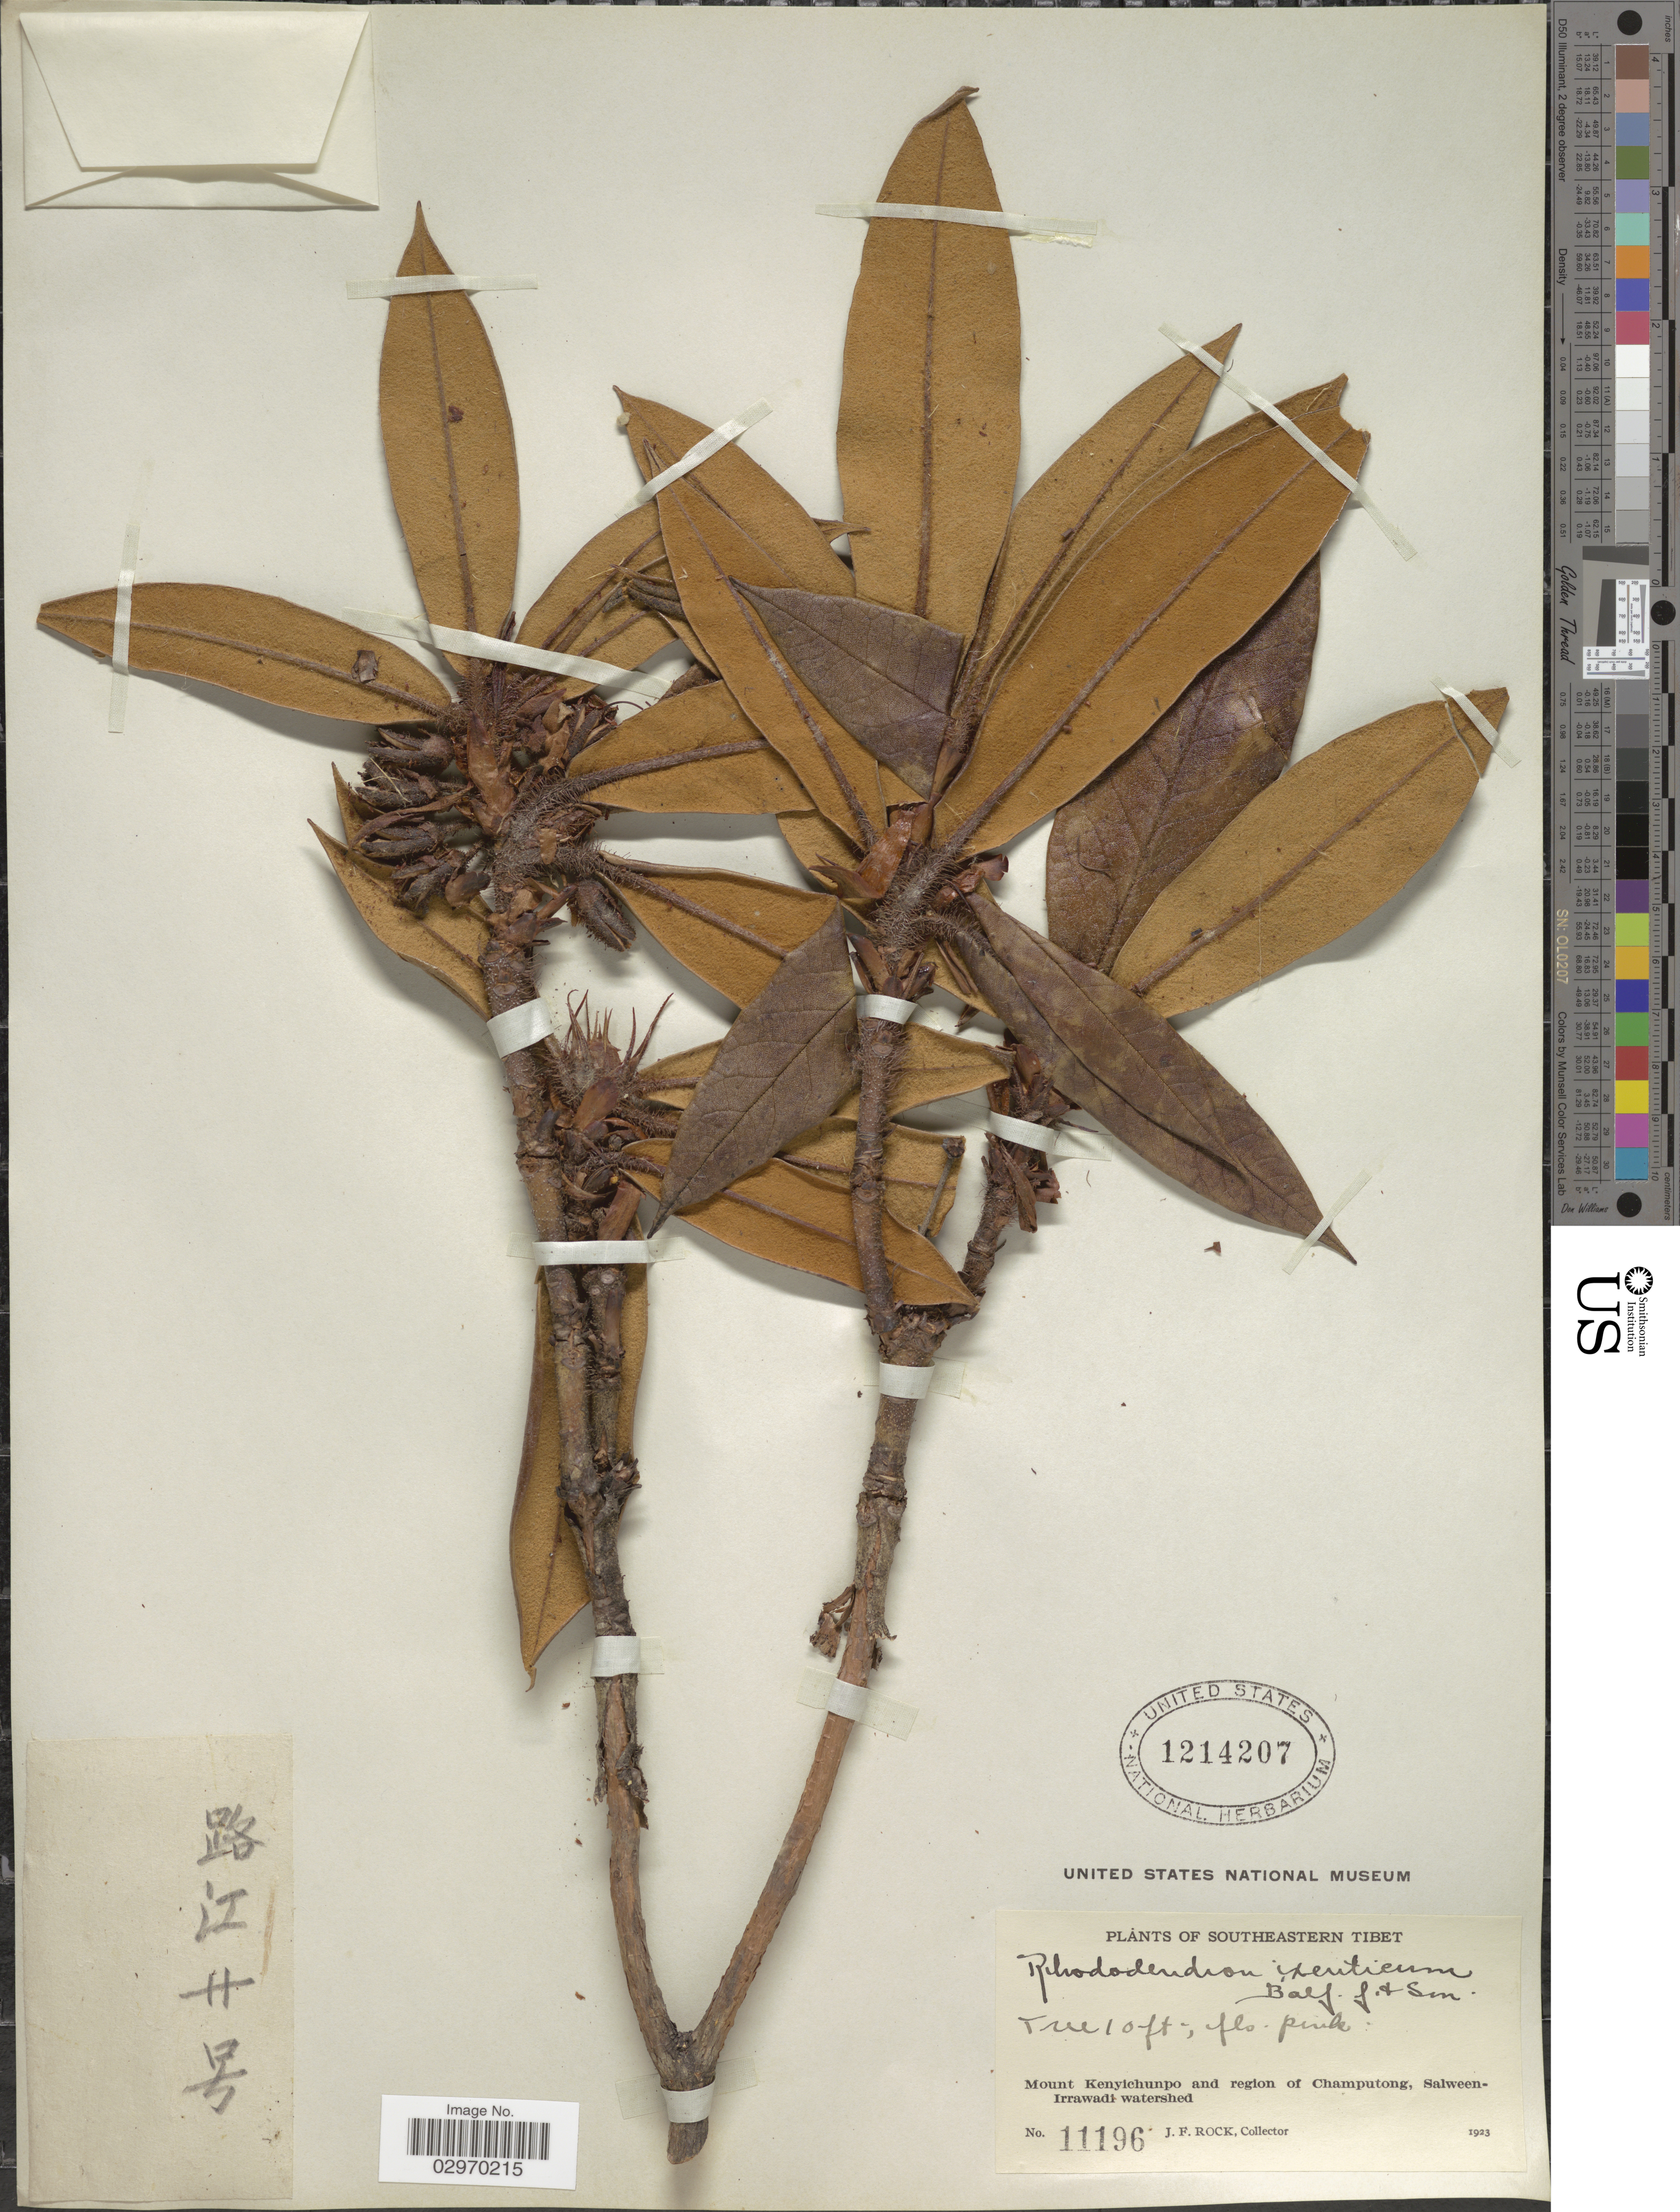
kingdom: Plantae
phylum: Tracheophyta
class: Magnoliopsida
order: Ericales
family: Ericaceae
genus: Rhododendron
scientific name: Rhododendron crinigerum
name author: Franch.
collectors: J. Rock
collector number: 11196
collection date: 1923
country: China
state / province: Xizang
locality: Southeastern Tibet. Mount Kenyichunpo and region of Champutong, Salween-Irrawadi watershed.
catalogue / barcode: US 1214207